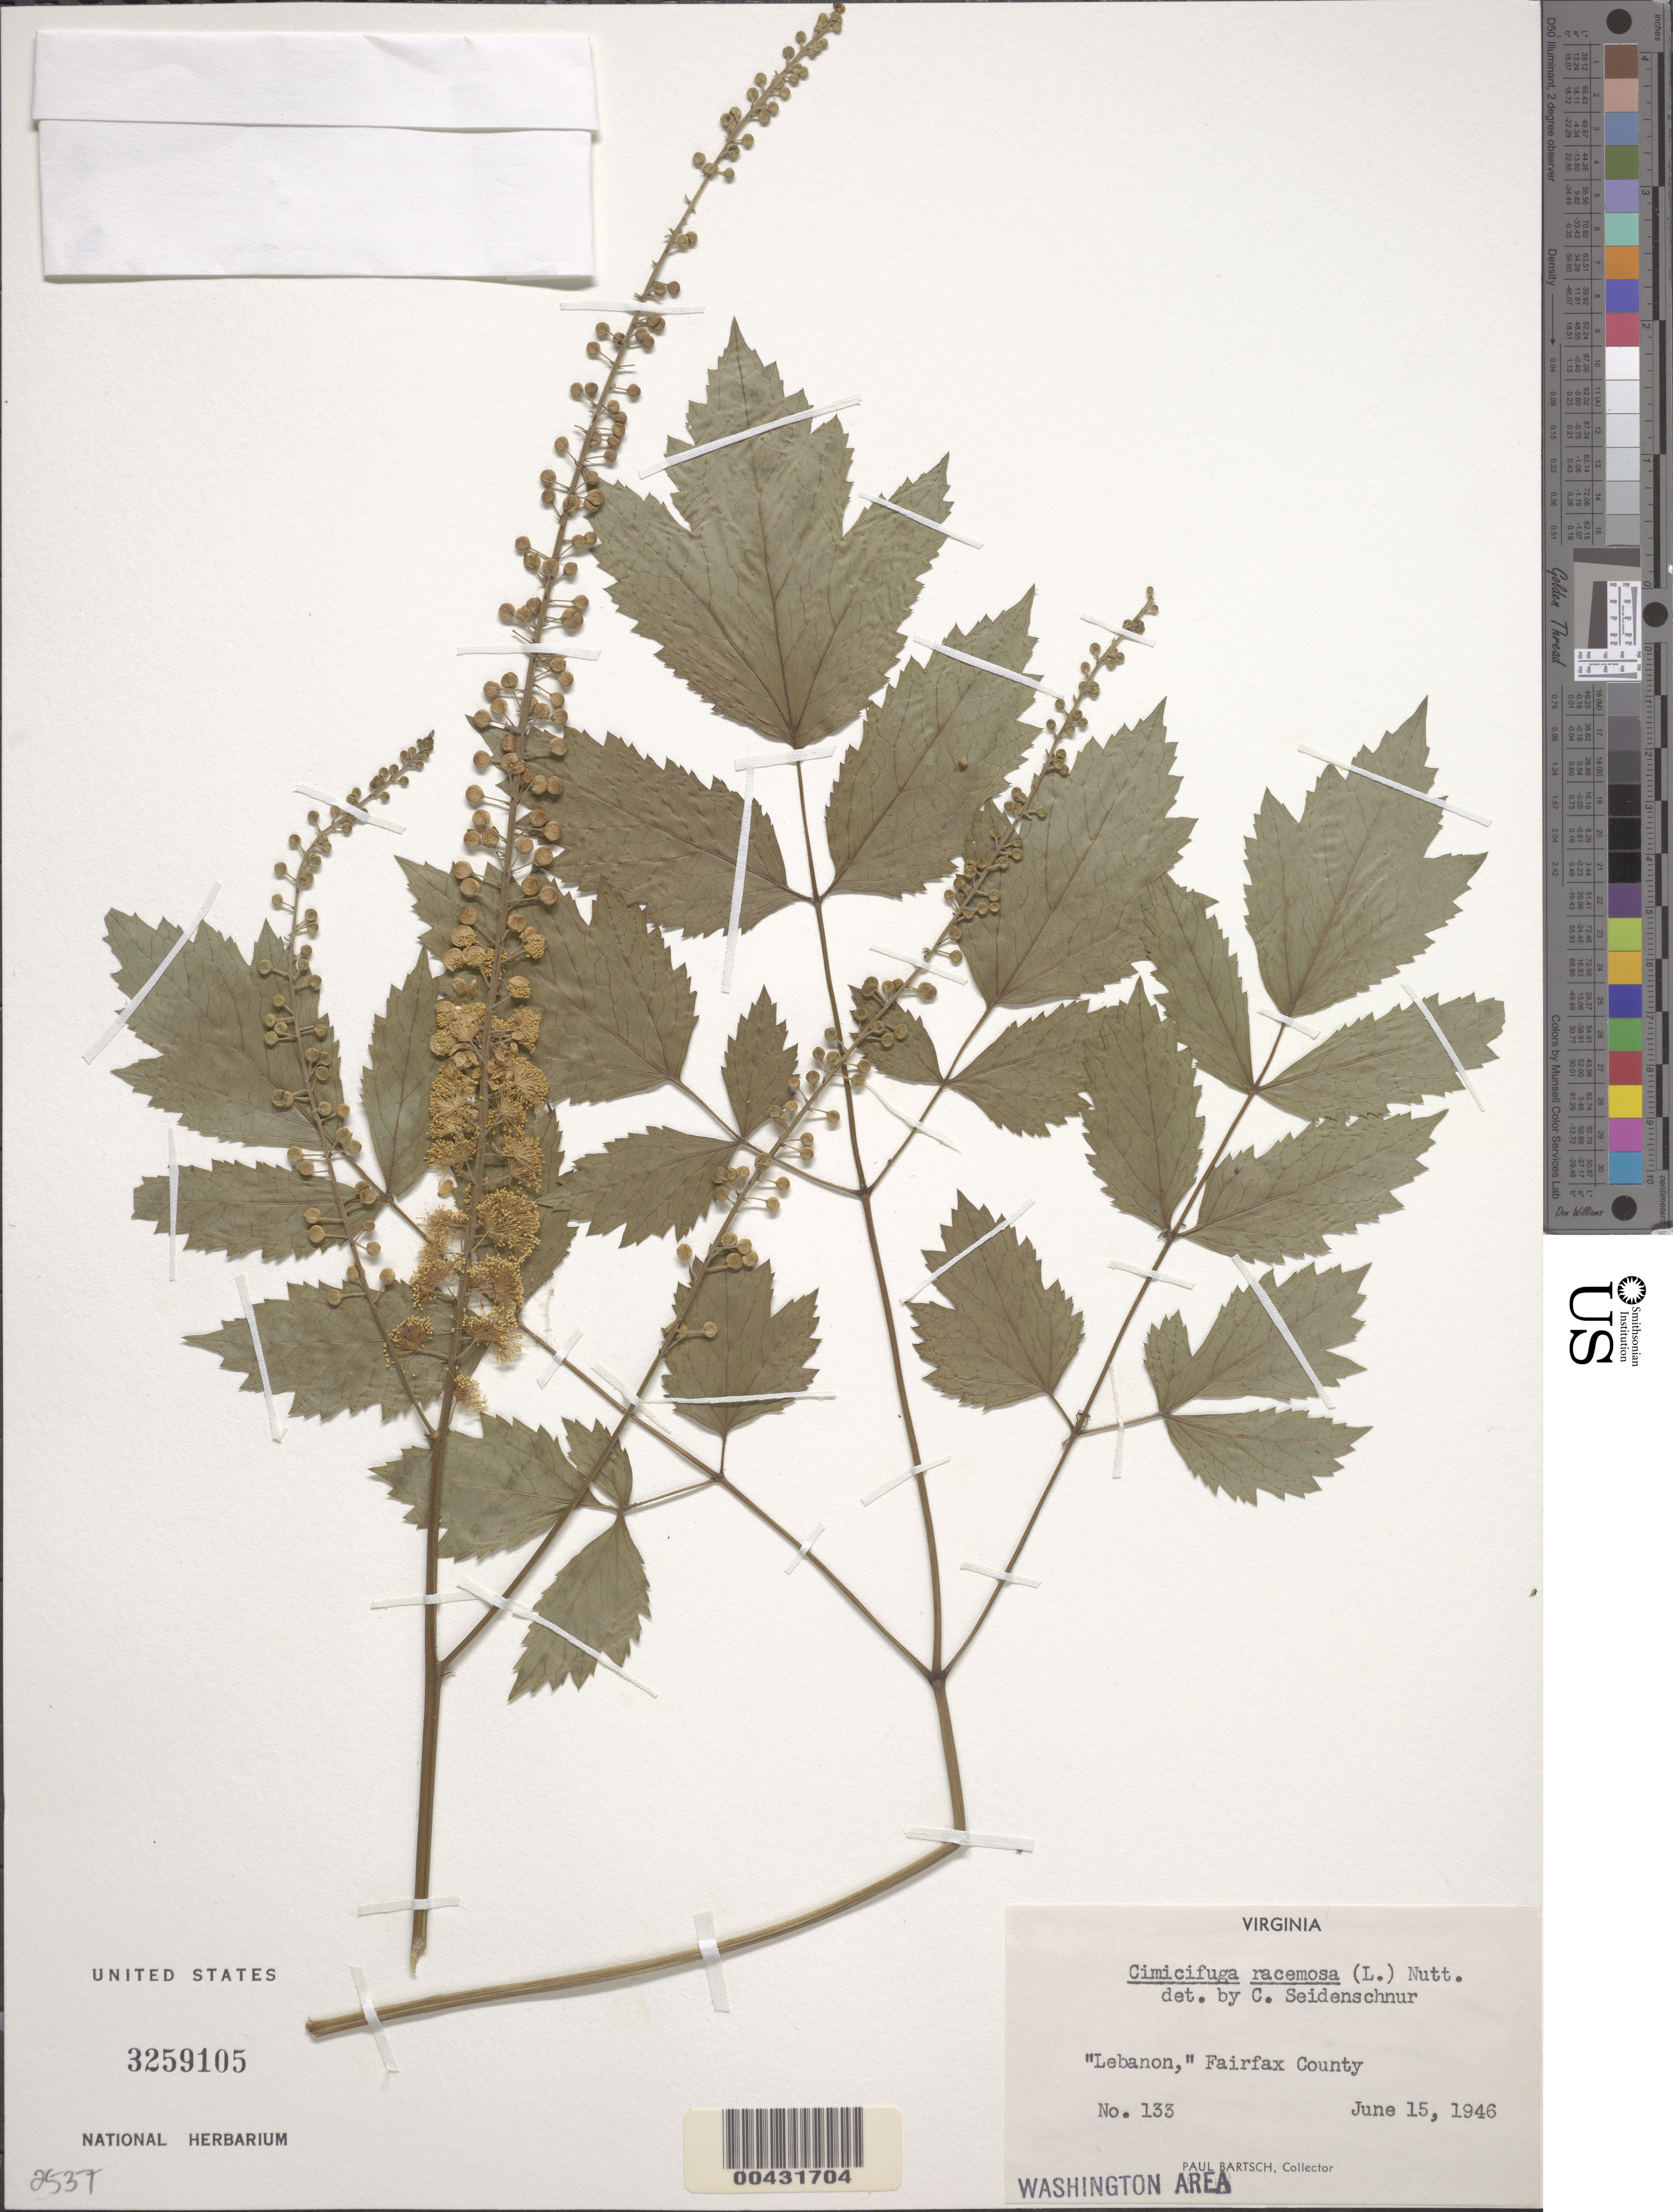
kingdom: Plantae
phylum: Tracheophyta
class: Magnoliopsida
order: Ranunculales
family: Ranunculaceae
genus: Actaea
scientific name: Actaea racemosa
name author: L.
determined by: Strong, M. T., (US), Smithsonian Institution - National Museum of Natural History (UNITED STATES)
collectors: P. Bartsch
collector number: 133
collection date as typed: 15 Jun 1946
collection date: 1946-06-15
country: United States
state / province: Virginia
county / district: Fairfax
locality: Lebanon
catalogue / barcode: US 3259105